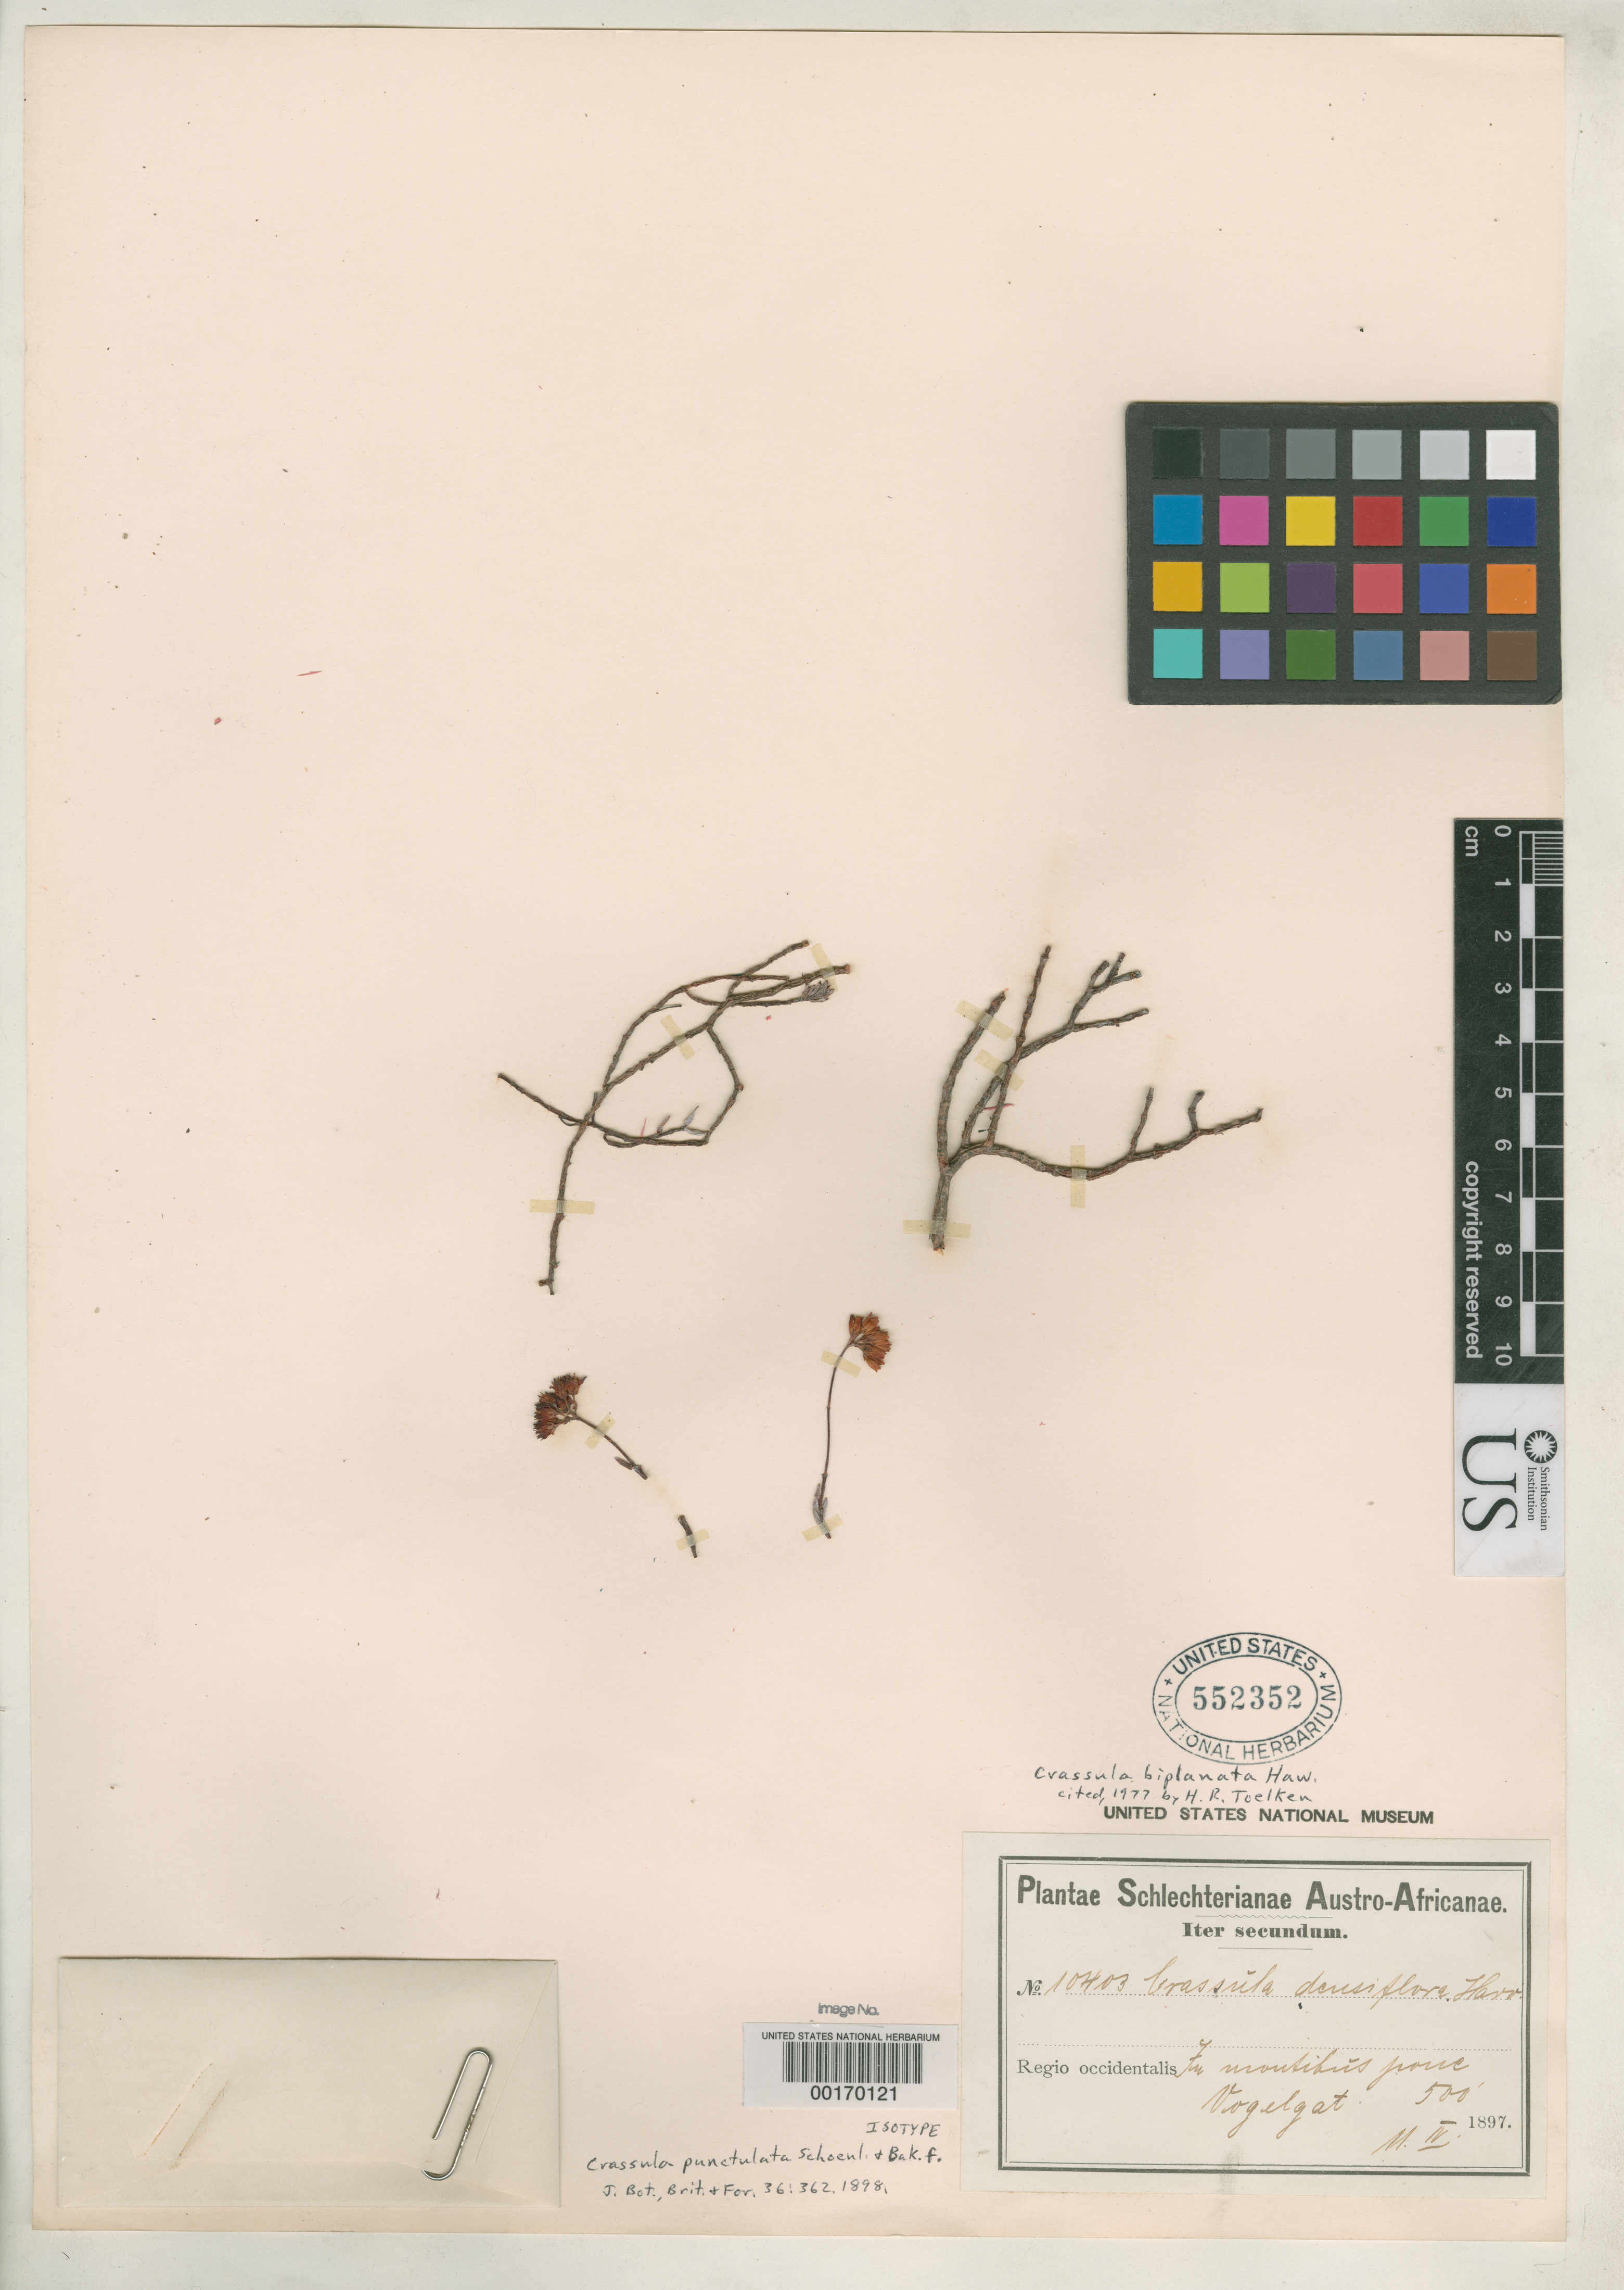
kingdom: Plantae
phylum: Tracheophyta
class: Magnoliopsida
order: Saxifragales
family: Crassulaceae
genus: Crassula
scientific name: Crassula punctulata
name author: Schönland & Baker f.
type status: Isotype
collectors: F. R. R. Schlechter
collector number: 10403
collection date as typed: Apr 1897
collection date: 1897-04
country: South Africa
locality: Mountains behind Vogelgat, at mouth of Klyn River.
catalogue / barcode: US 552352